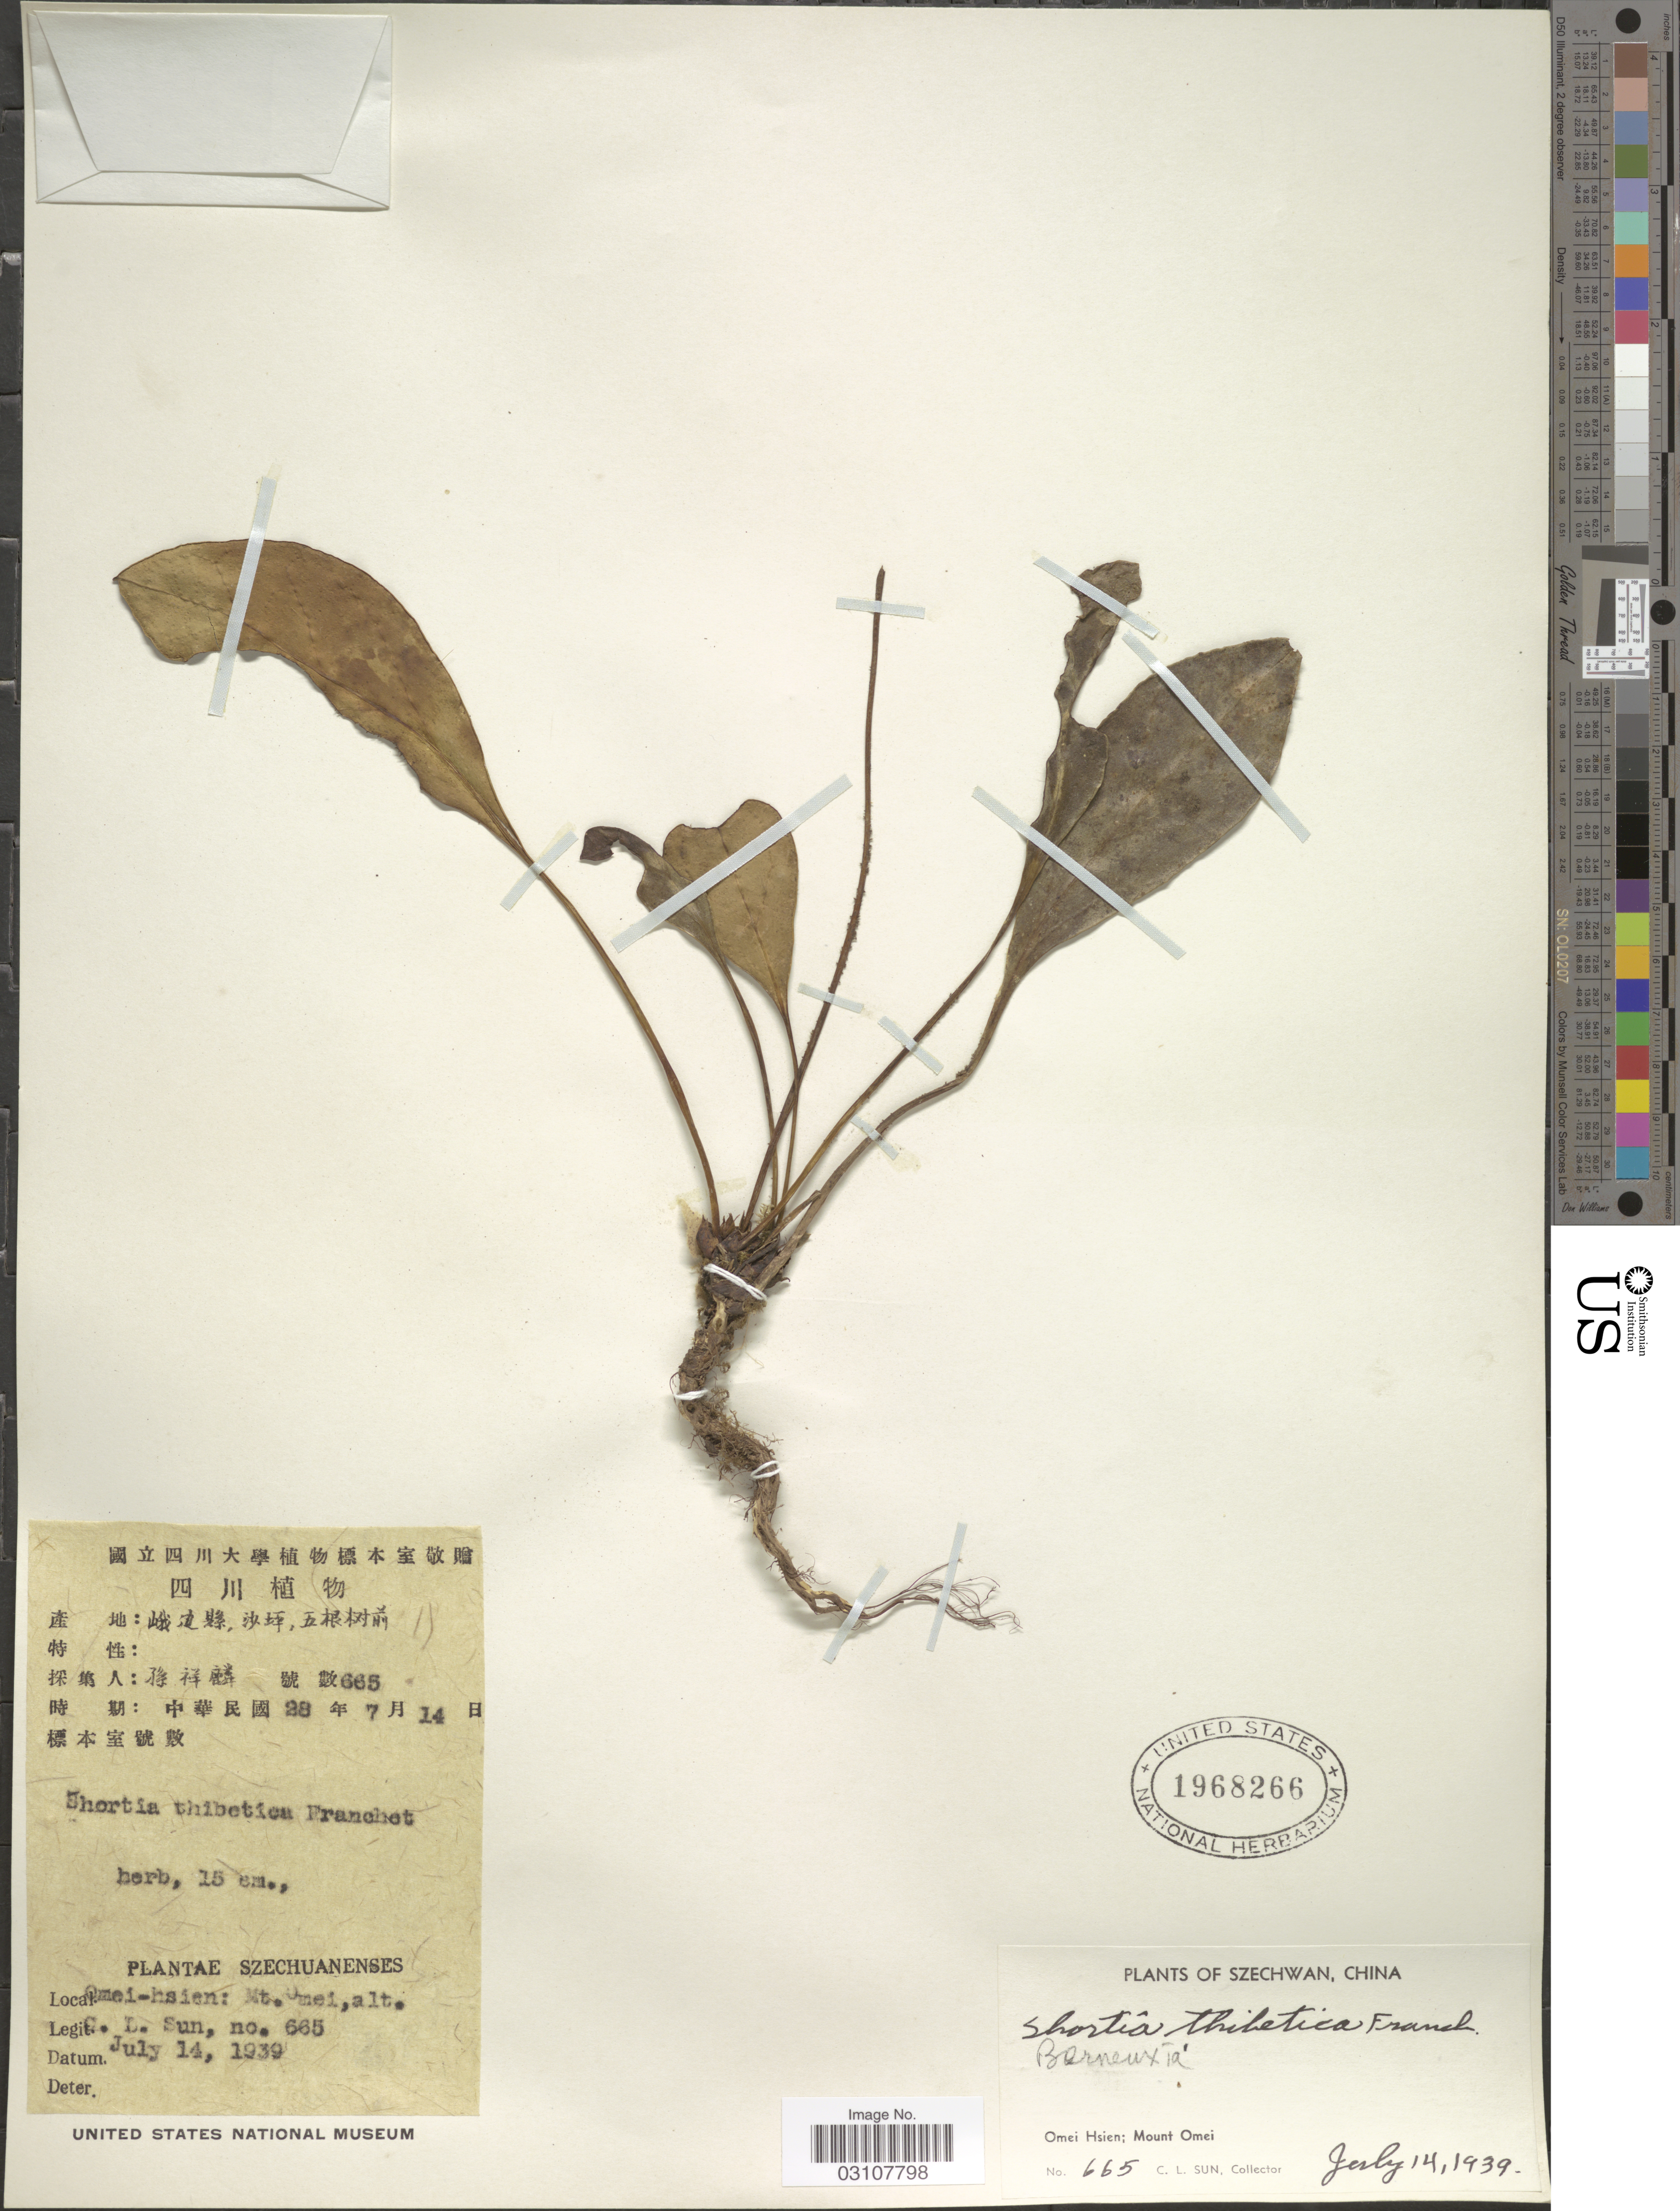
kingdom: Plantae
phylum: Tracheophyta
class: Magnoliopsida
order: Ericales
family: Diapensiaceae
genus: Berneuxia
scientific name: Berneuxia thibetica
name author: Decne.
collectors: C. Sun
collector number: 665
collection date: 1939-07-14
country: China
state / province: Sichuan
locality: Szechwan. Omei Hsien: Mount Omei.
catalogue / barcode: US 1968266